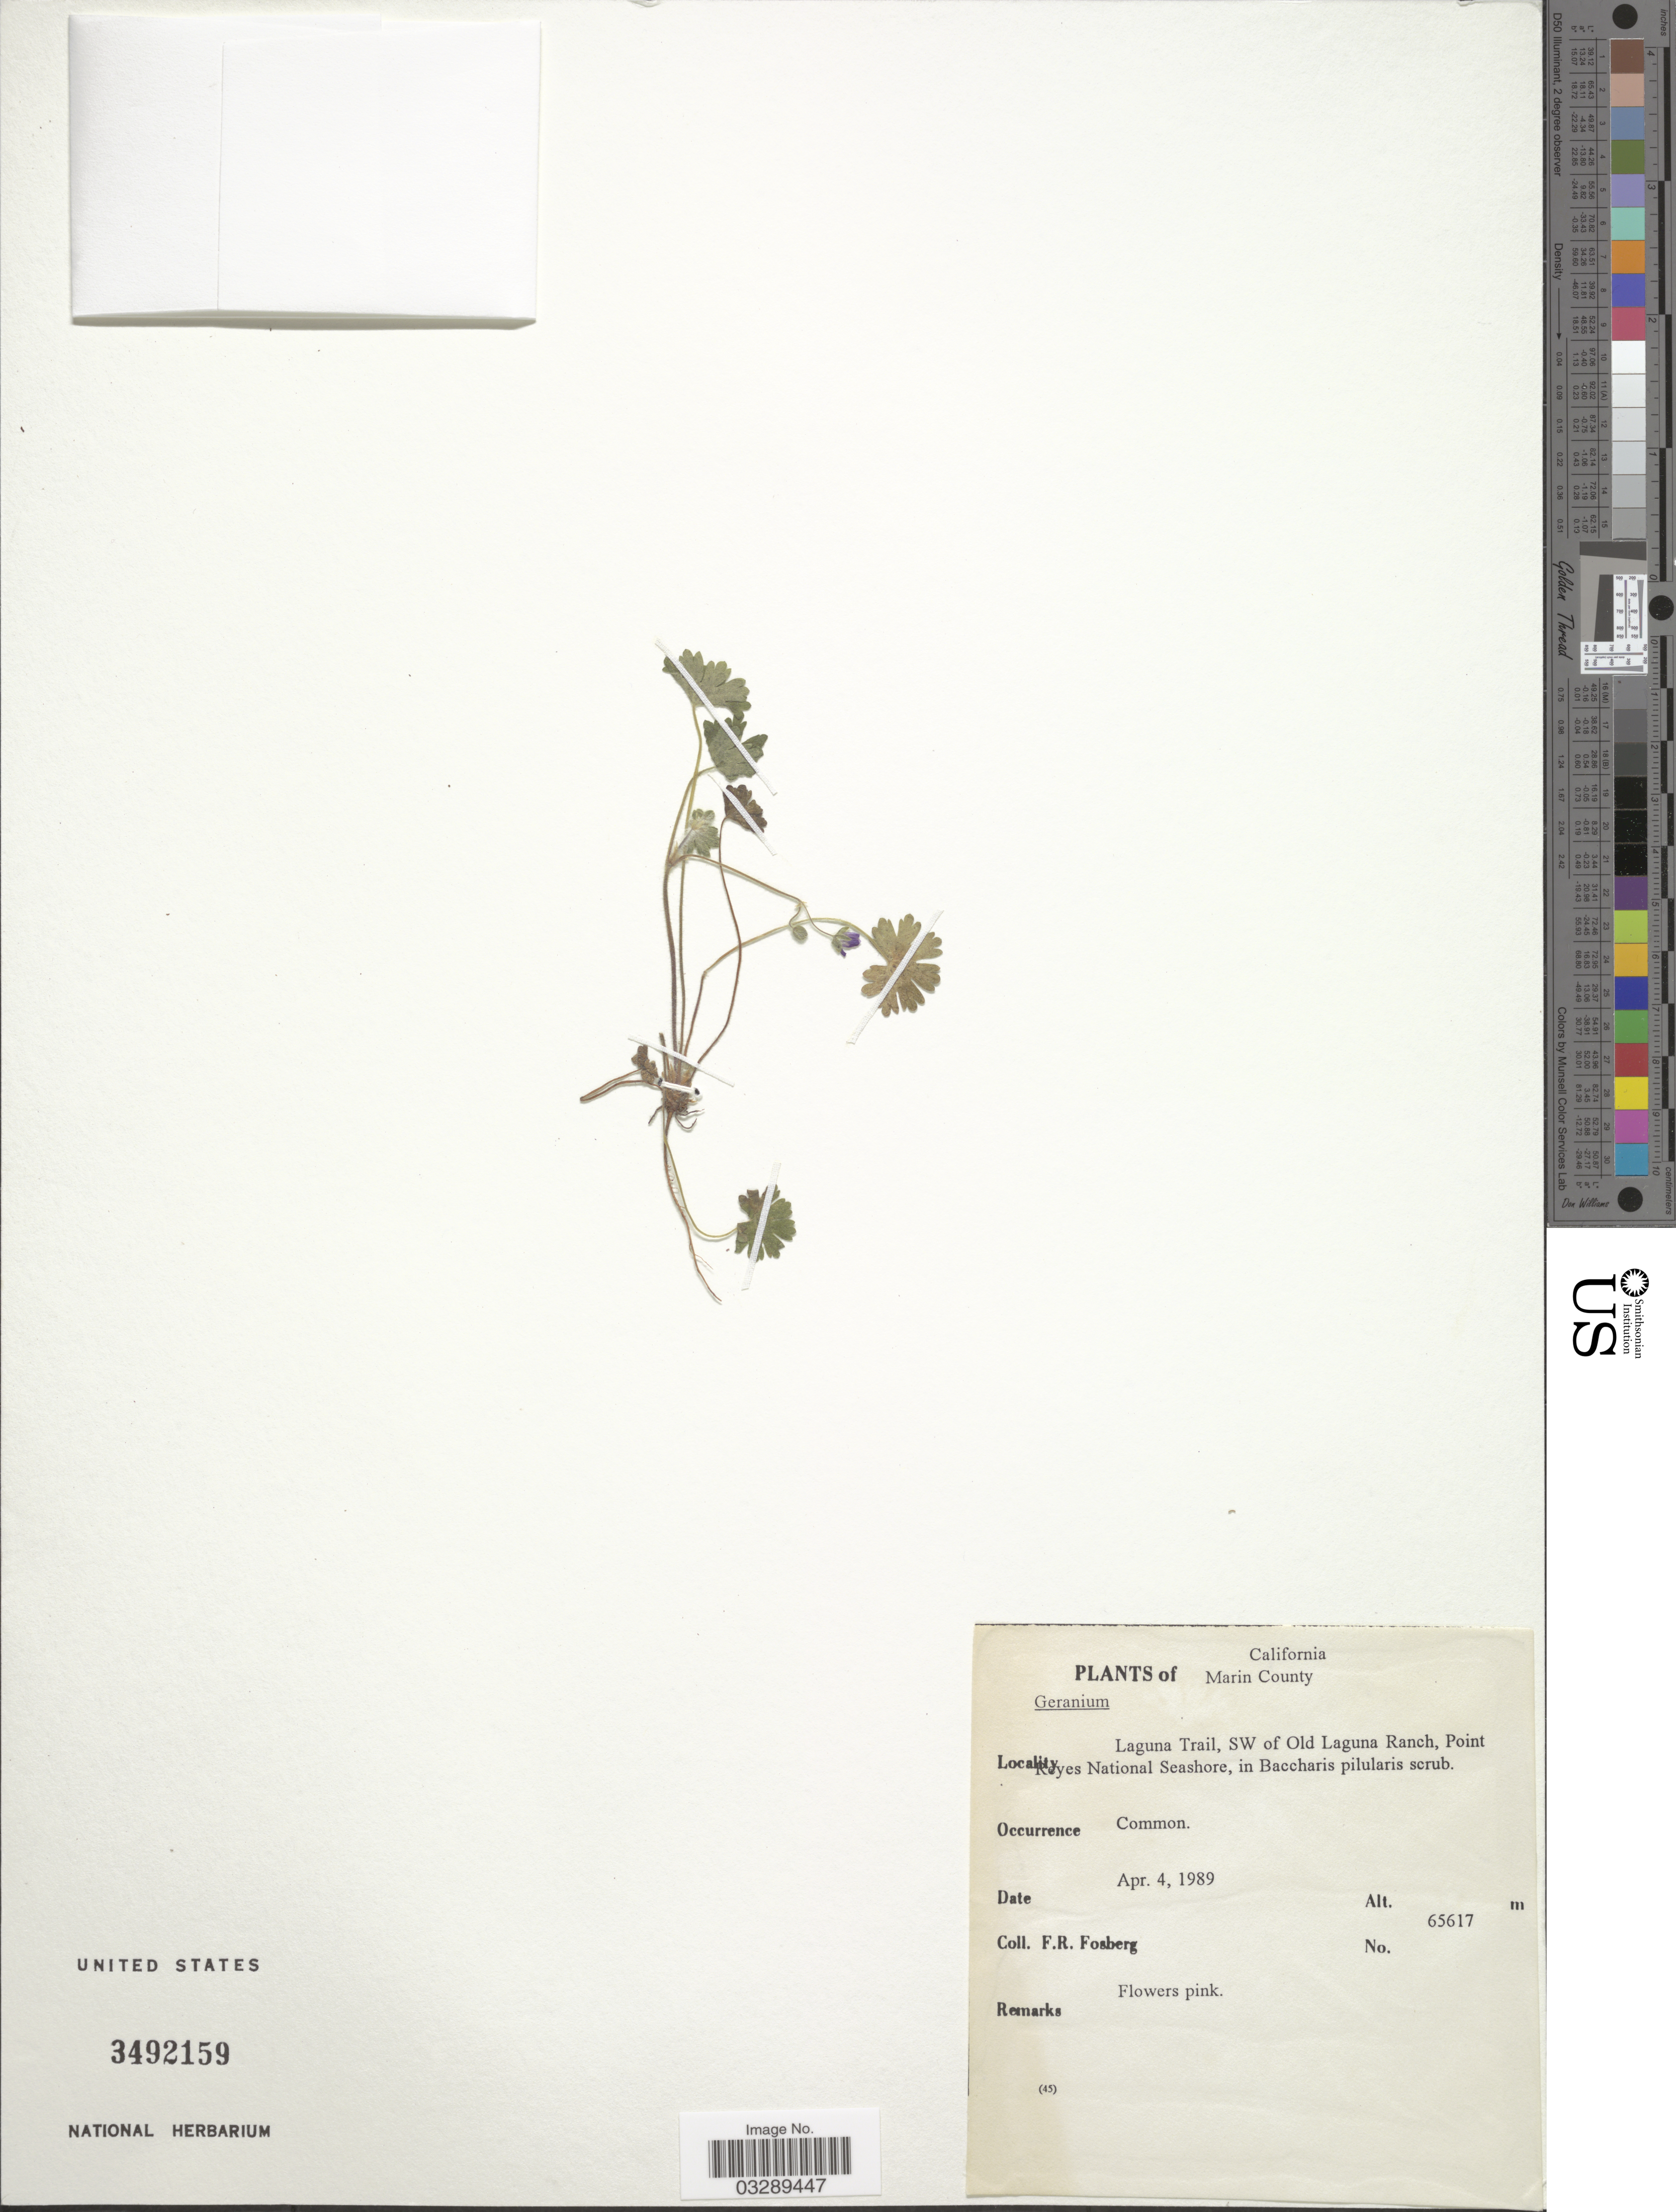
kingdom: Plantae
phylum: Tracheophyta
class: Magnoliopsida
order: Geraniales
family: Geraniaceae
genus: Geranium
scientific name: Geranium sp.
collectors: F. R. Fosberg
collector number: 65617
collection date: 1989-04-04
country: United States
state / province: California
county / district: Marin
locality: Marin County. Laguna Trail, SW of Old Laguna Ranch, Point Reyes National Seashore.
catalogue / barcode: US 3492159